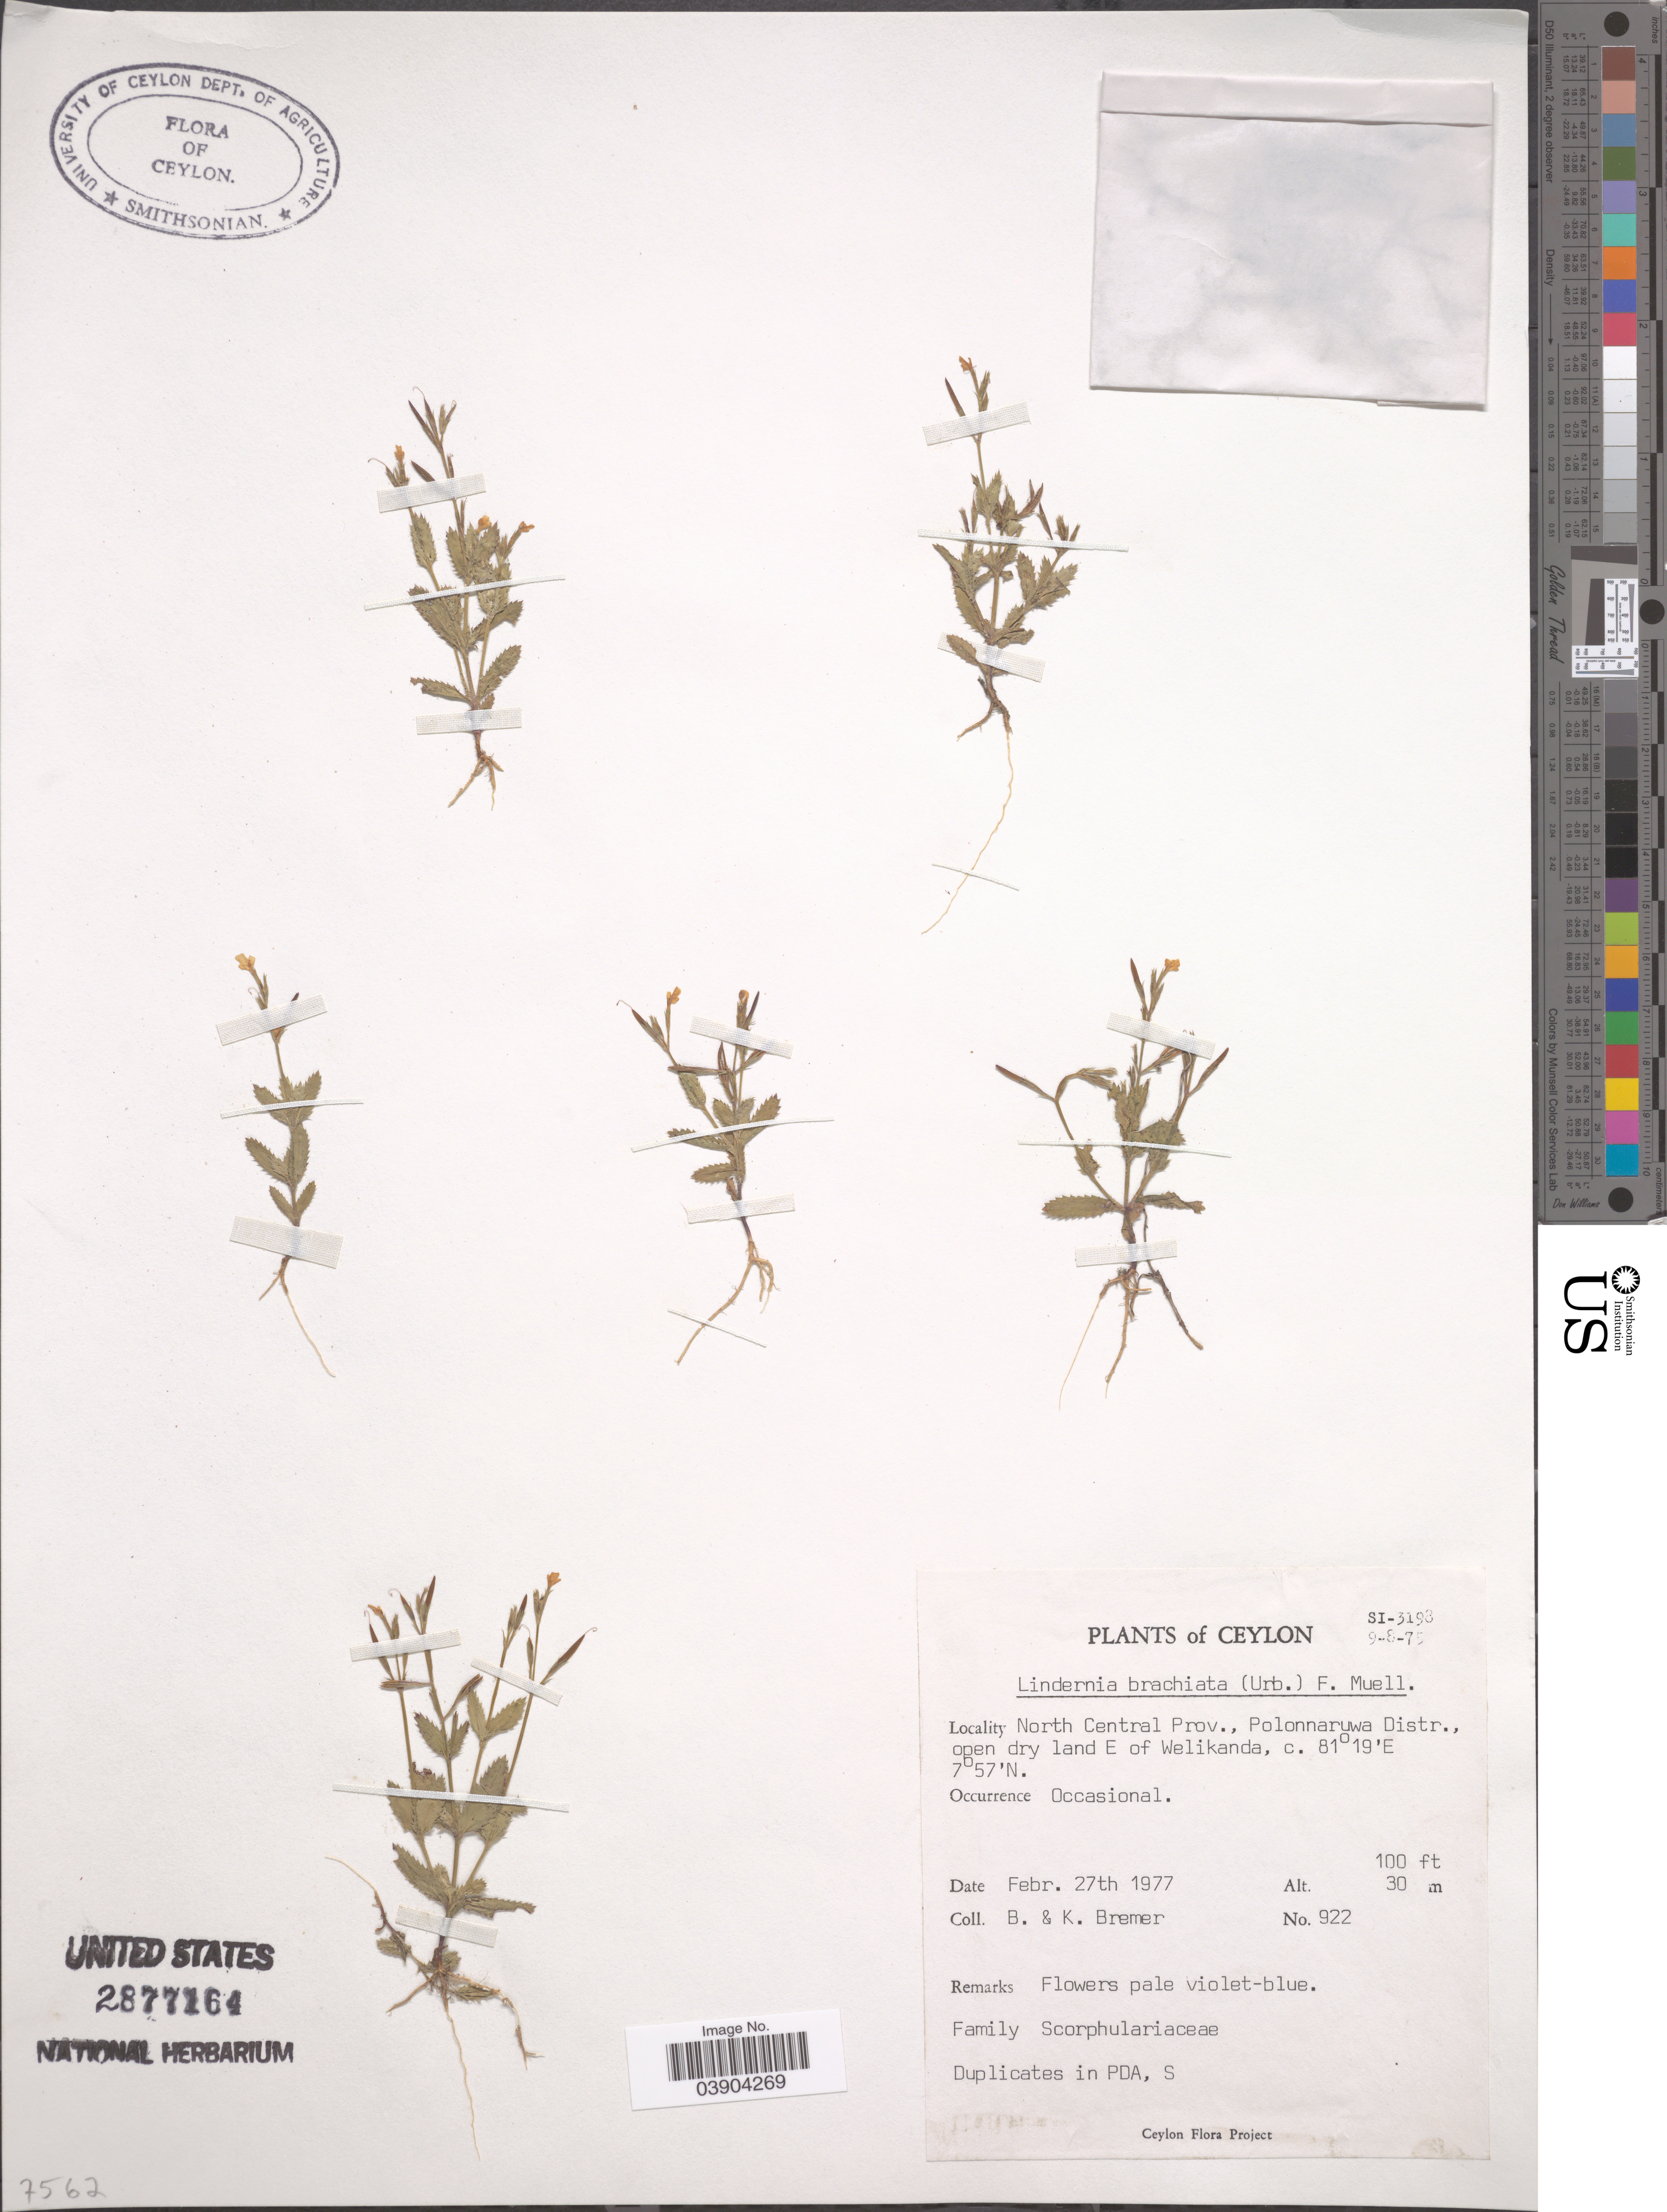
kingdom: Plantae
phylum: Tracheophyta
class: Magnoliopsida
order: Lamiales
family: Linderniaceae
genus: Lindernia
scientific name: Lindernia brachiata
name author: (Link & Otto) Biswas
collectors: B. Bremer & K. Bremer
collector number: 922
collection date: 1977-02-27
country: Sri Lanka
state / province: North Central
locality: Ceylon. Polonnaruwa Distr., open dry E of Welikanda.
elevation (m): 30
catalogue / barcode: US 2877164